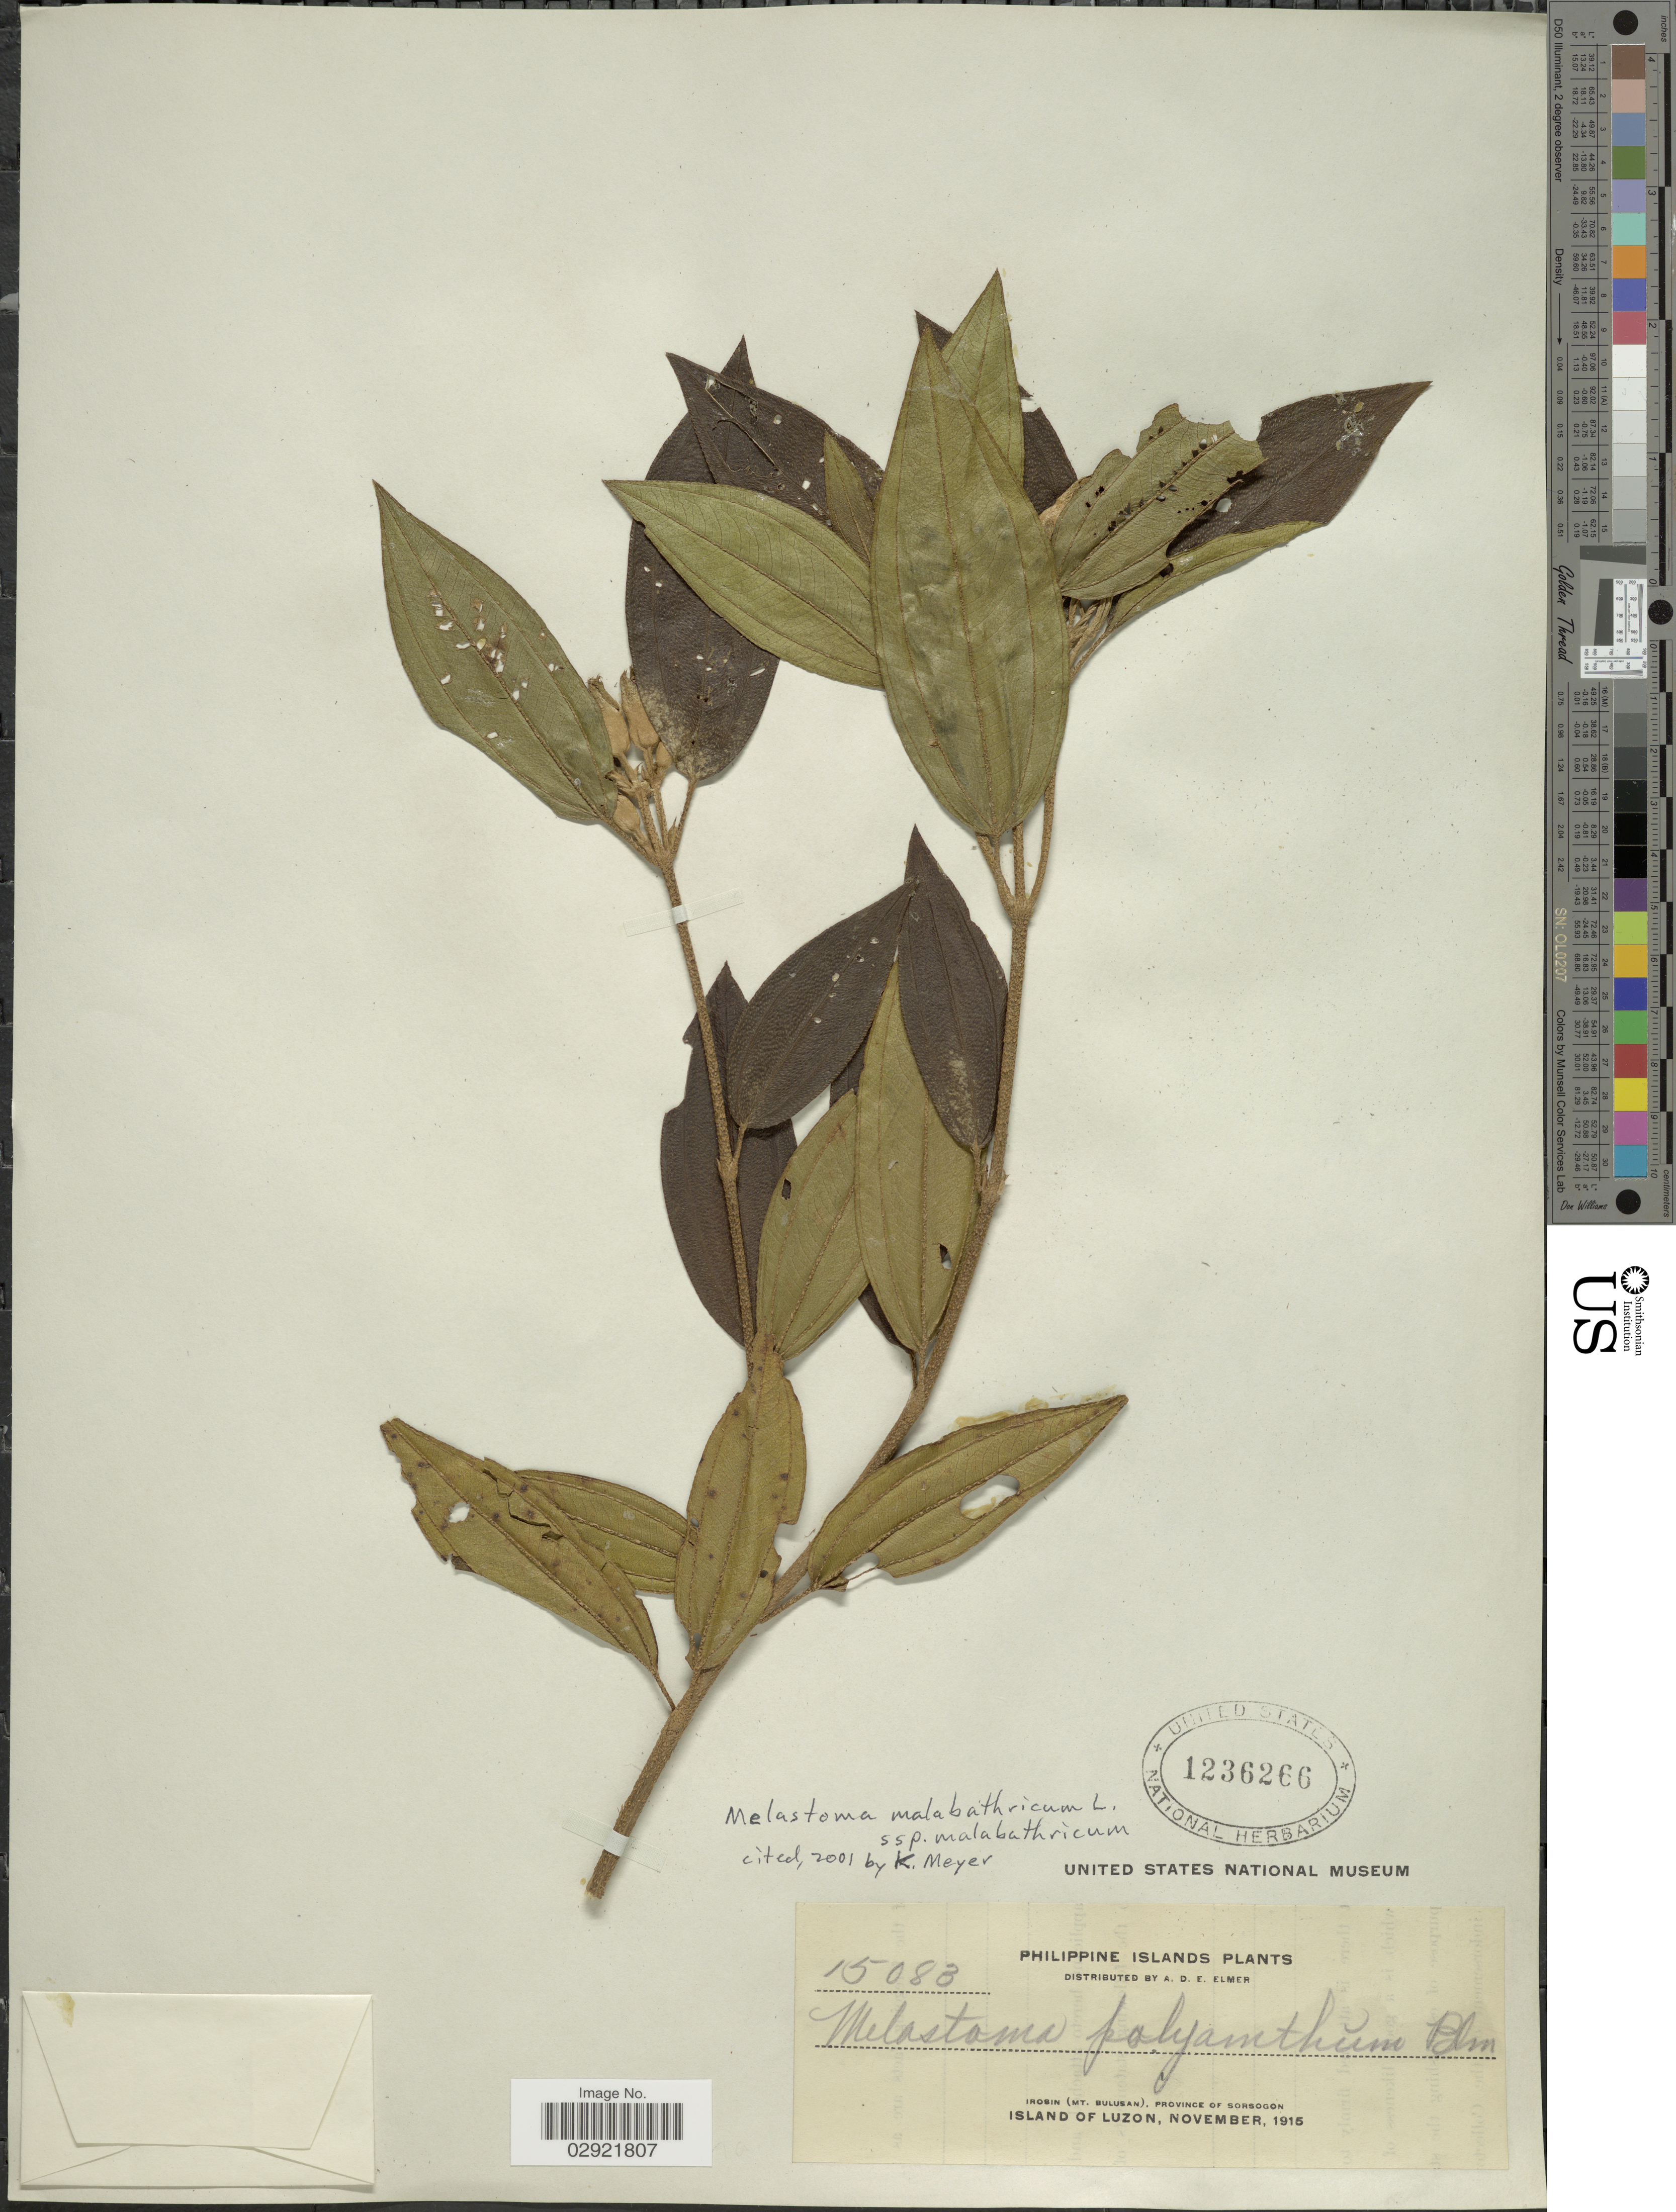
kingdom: Plantae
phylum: Tracheophyta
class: Magnoliopsida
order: Myrtales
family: Melastomataceae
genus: Melastoma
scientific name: Melastoma malabathricum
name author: L.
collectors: A. D. E. Elmer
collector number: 15083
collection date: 1915-11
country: Philippines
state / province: Bicol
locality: Philippine Islands. Irosin (Mt. Bulusan), Province of Sorsogon. Island of Luzon.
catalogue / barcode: US 1236266